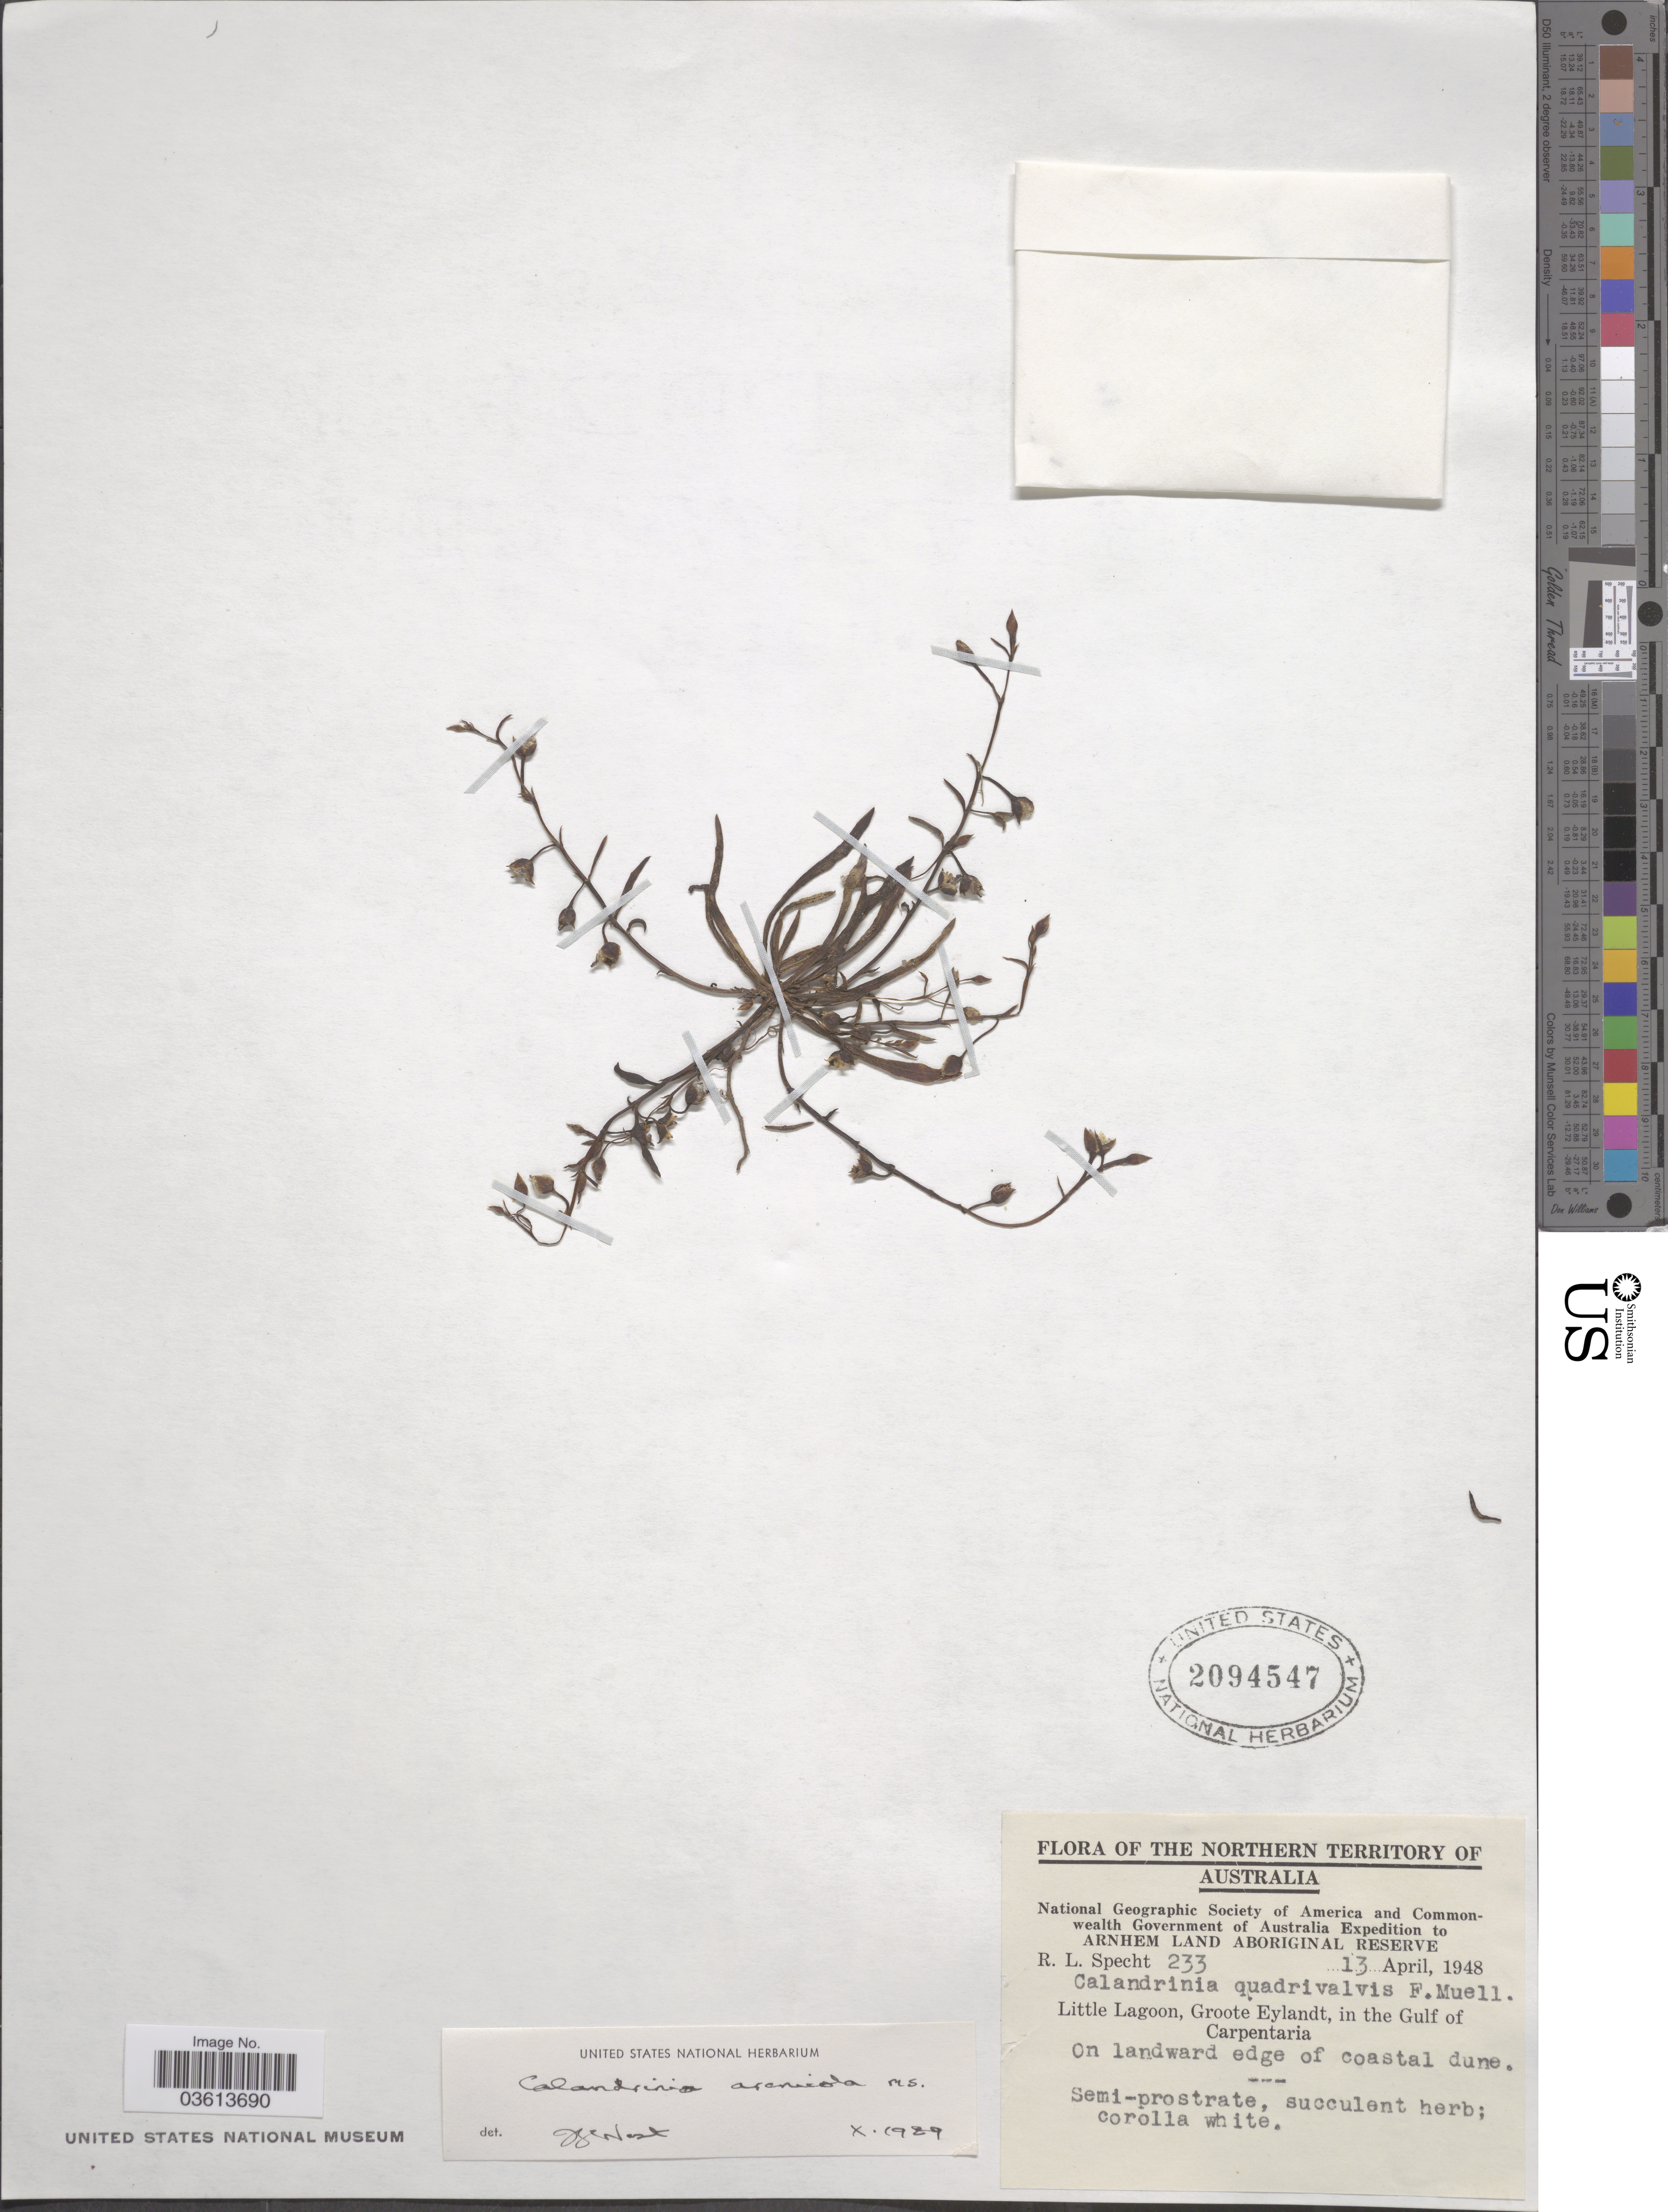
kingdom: Plantae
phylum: Tracheophyta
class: Magnoliopsida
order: Caryophyllales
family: Montiaceae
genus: Parakeelya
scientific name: Parakeelya quadrivalvis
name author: (F. Muell.) Hershk.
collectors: R. L. Specht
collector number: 233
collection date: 1948-04-13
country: Australia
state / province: Northern Territory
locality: Arnhem Land Aboriginal Reserve. Little Lagoon, Groote Eylandt, in the Gulf of Carpentaria.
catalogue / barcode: US 2094547